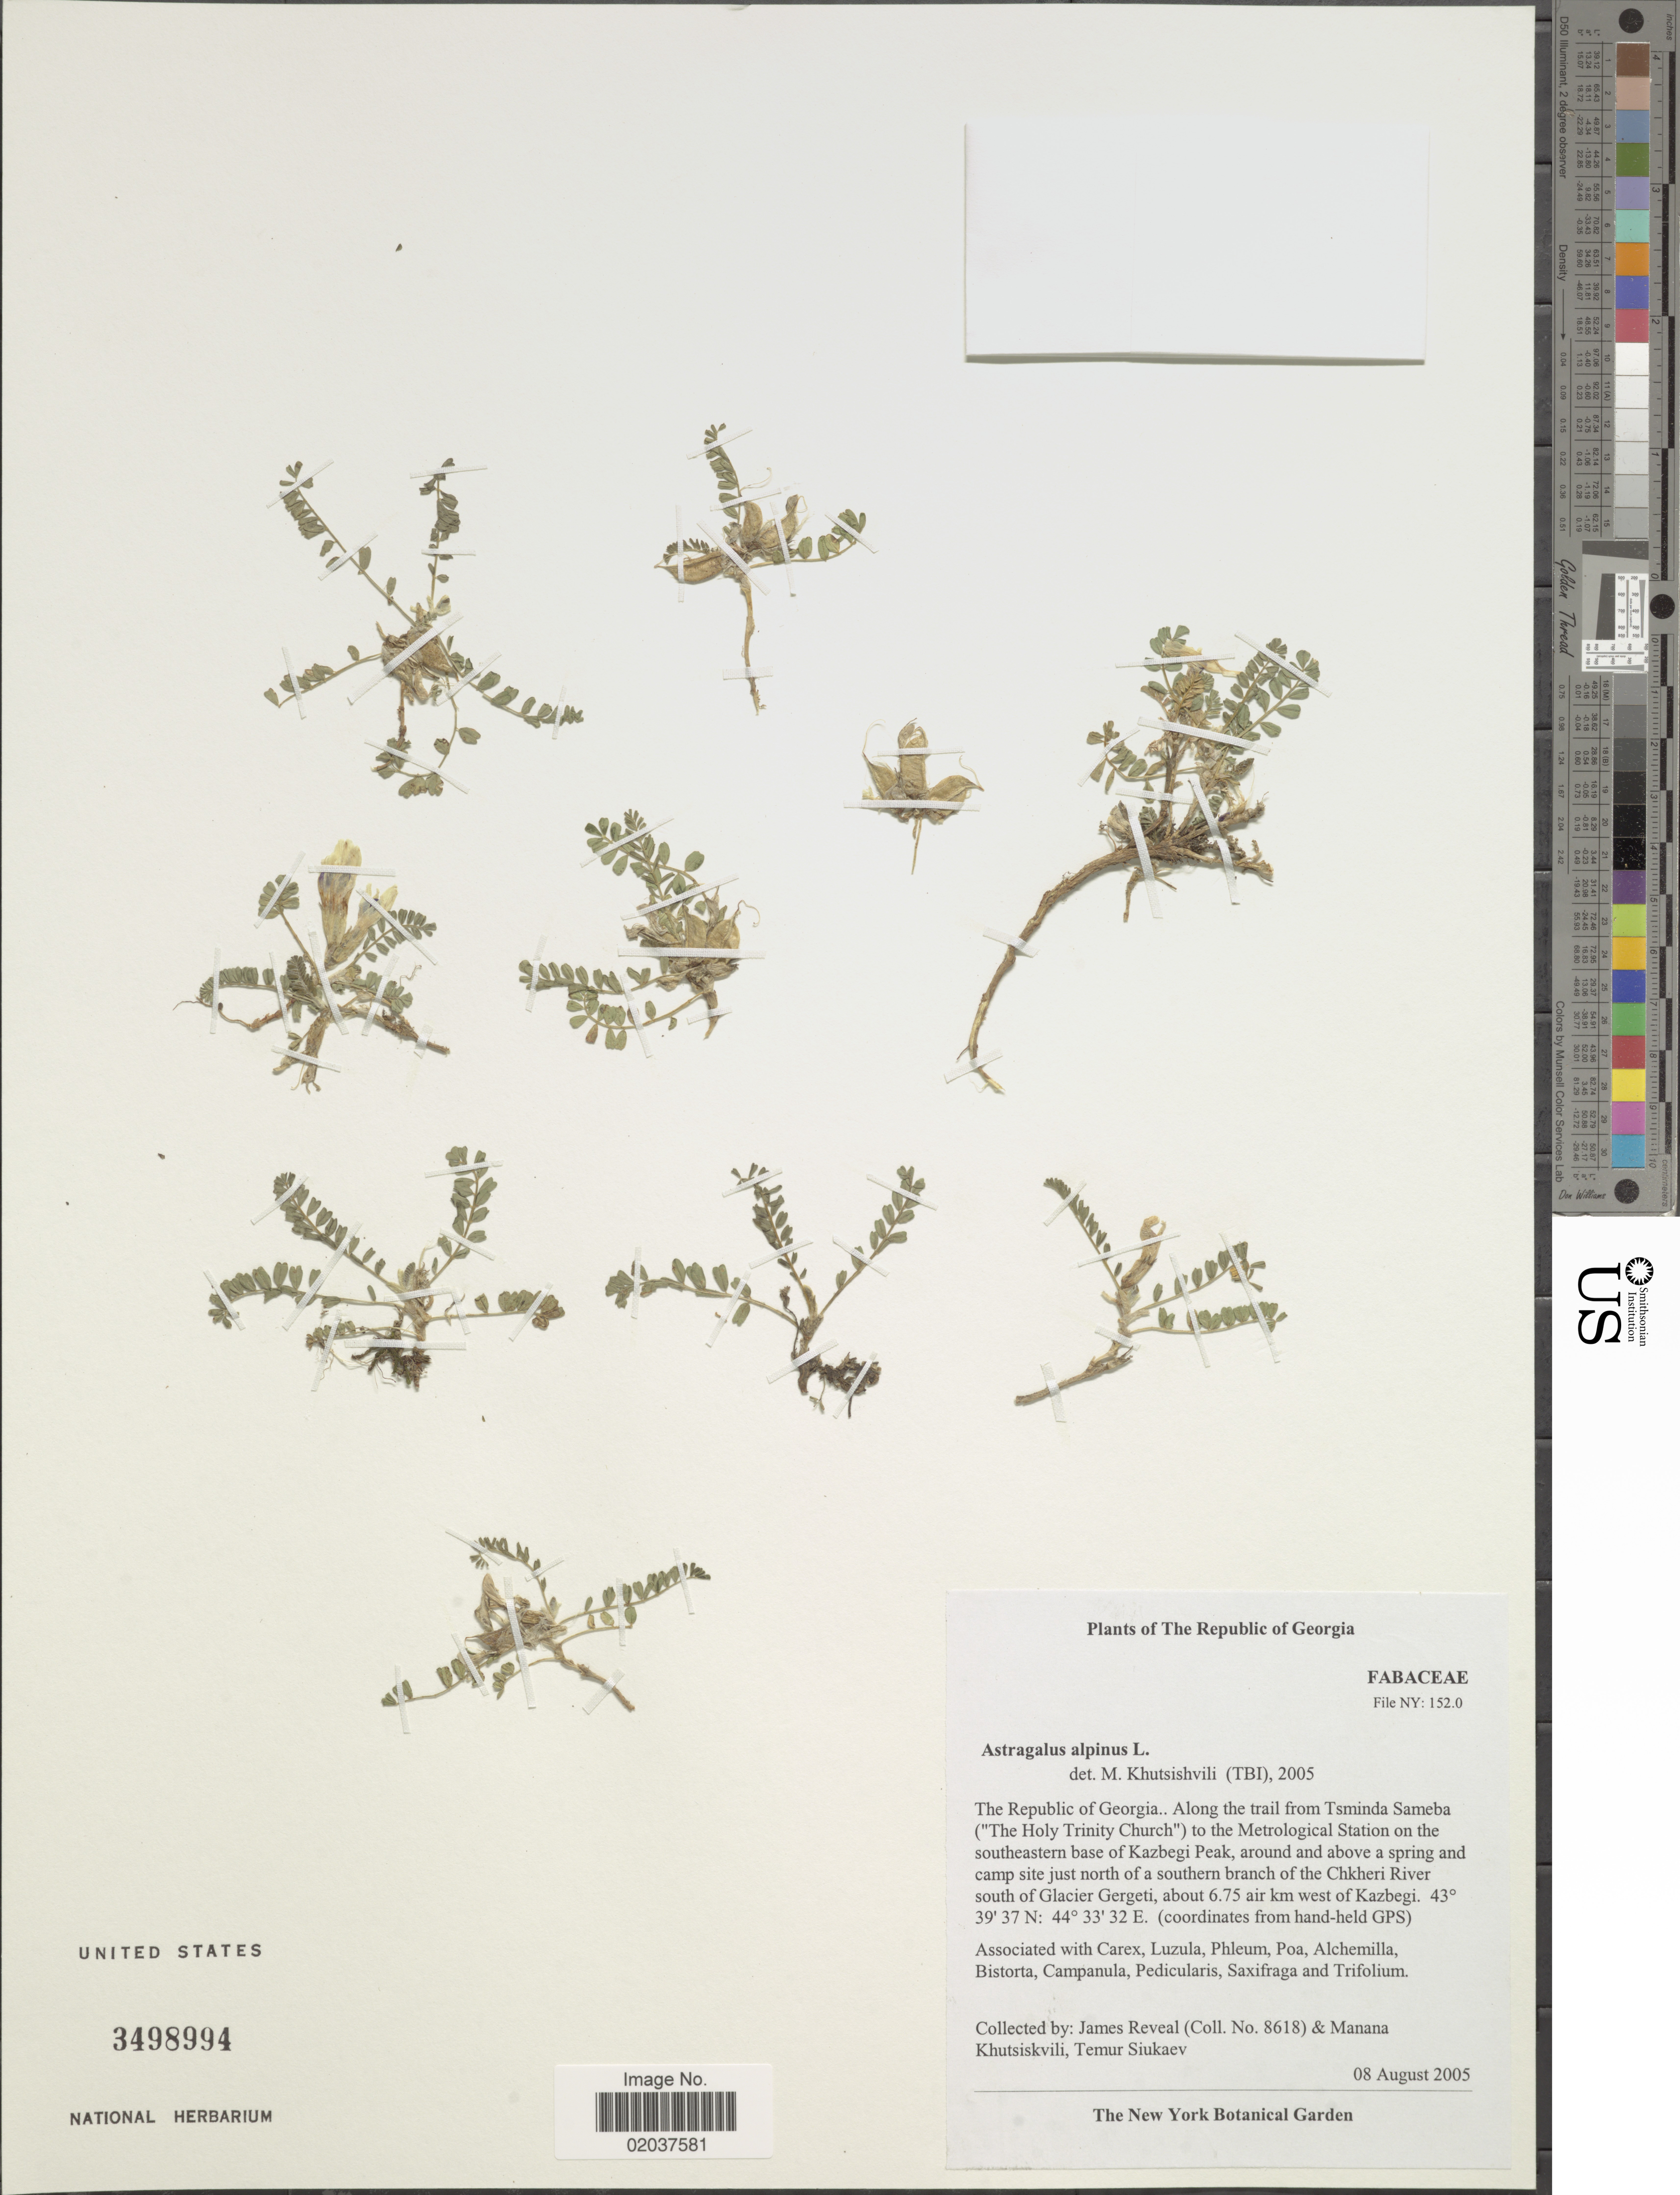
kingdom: Plantae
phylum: Tracheophyta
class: Magnoliopsida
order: Fabales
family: Fabaceae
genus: Astragalus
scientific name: Astragalus alpinus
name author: L.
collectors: J. Reveal, M. Khutsiskvili & T. Siukaev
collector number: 8618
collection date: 2005-08-08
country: Georgia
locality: The Republic of Georgia. Along the trail from Tsminda Sameba ("The Holy Trinity Church") to the Metrological Station on the southeastern base of Kazbegi Peak, around and above a spring and camp site just north of a southeastern branch of the Chkheri River south of Glacier Gergeti, about 6.75 air km west of Kazbegi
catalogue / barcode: US 3498994